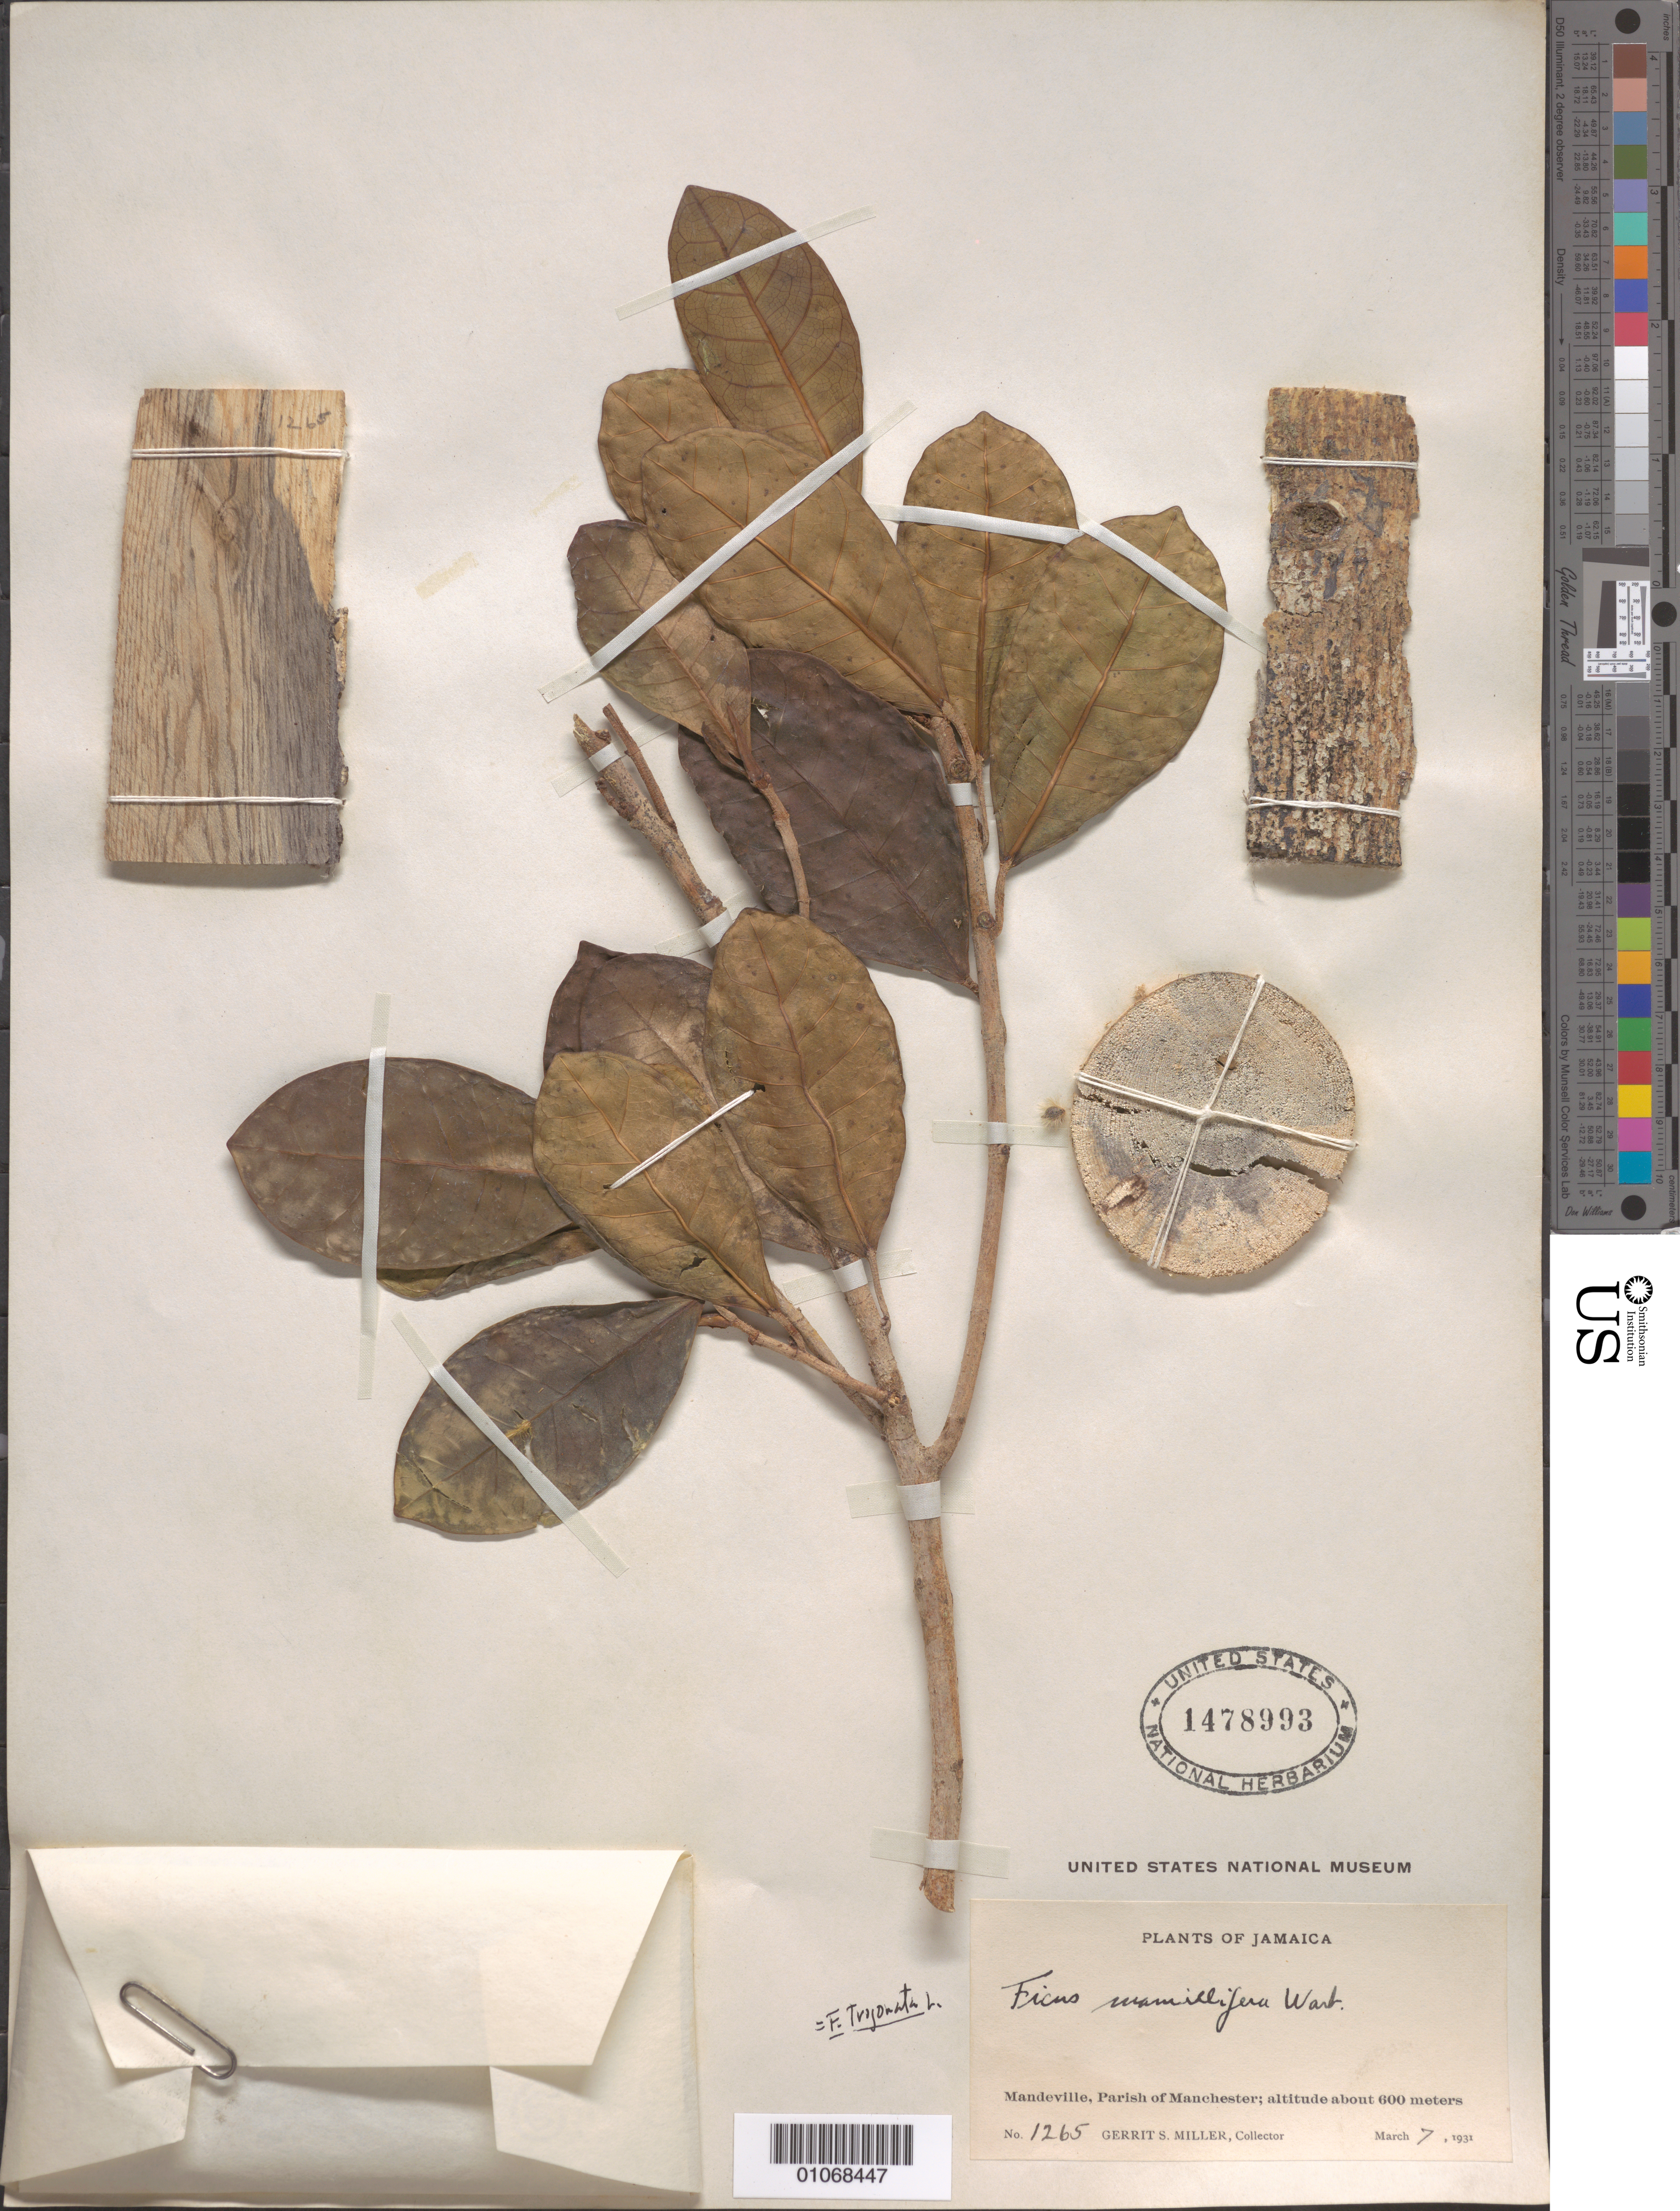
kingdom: Plantae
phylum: Tracheophyta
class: Magnoliopsida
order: Rosales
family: Moraceae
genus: Ficus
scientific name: Ficus trigonata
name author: L.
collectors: G. S. Miller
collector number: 1265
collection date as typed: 07 Mar 1931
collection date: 1931-03-07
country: Jamaica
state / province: Manchester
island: Jamaica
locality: Mandeville.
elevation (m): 600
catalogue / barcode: US 1478993